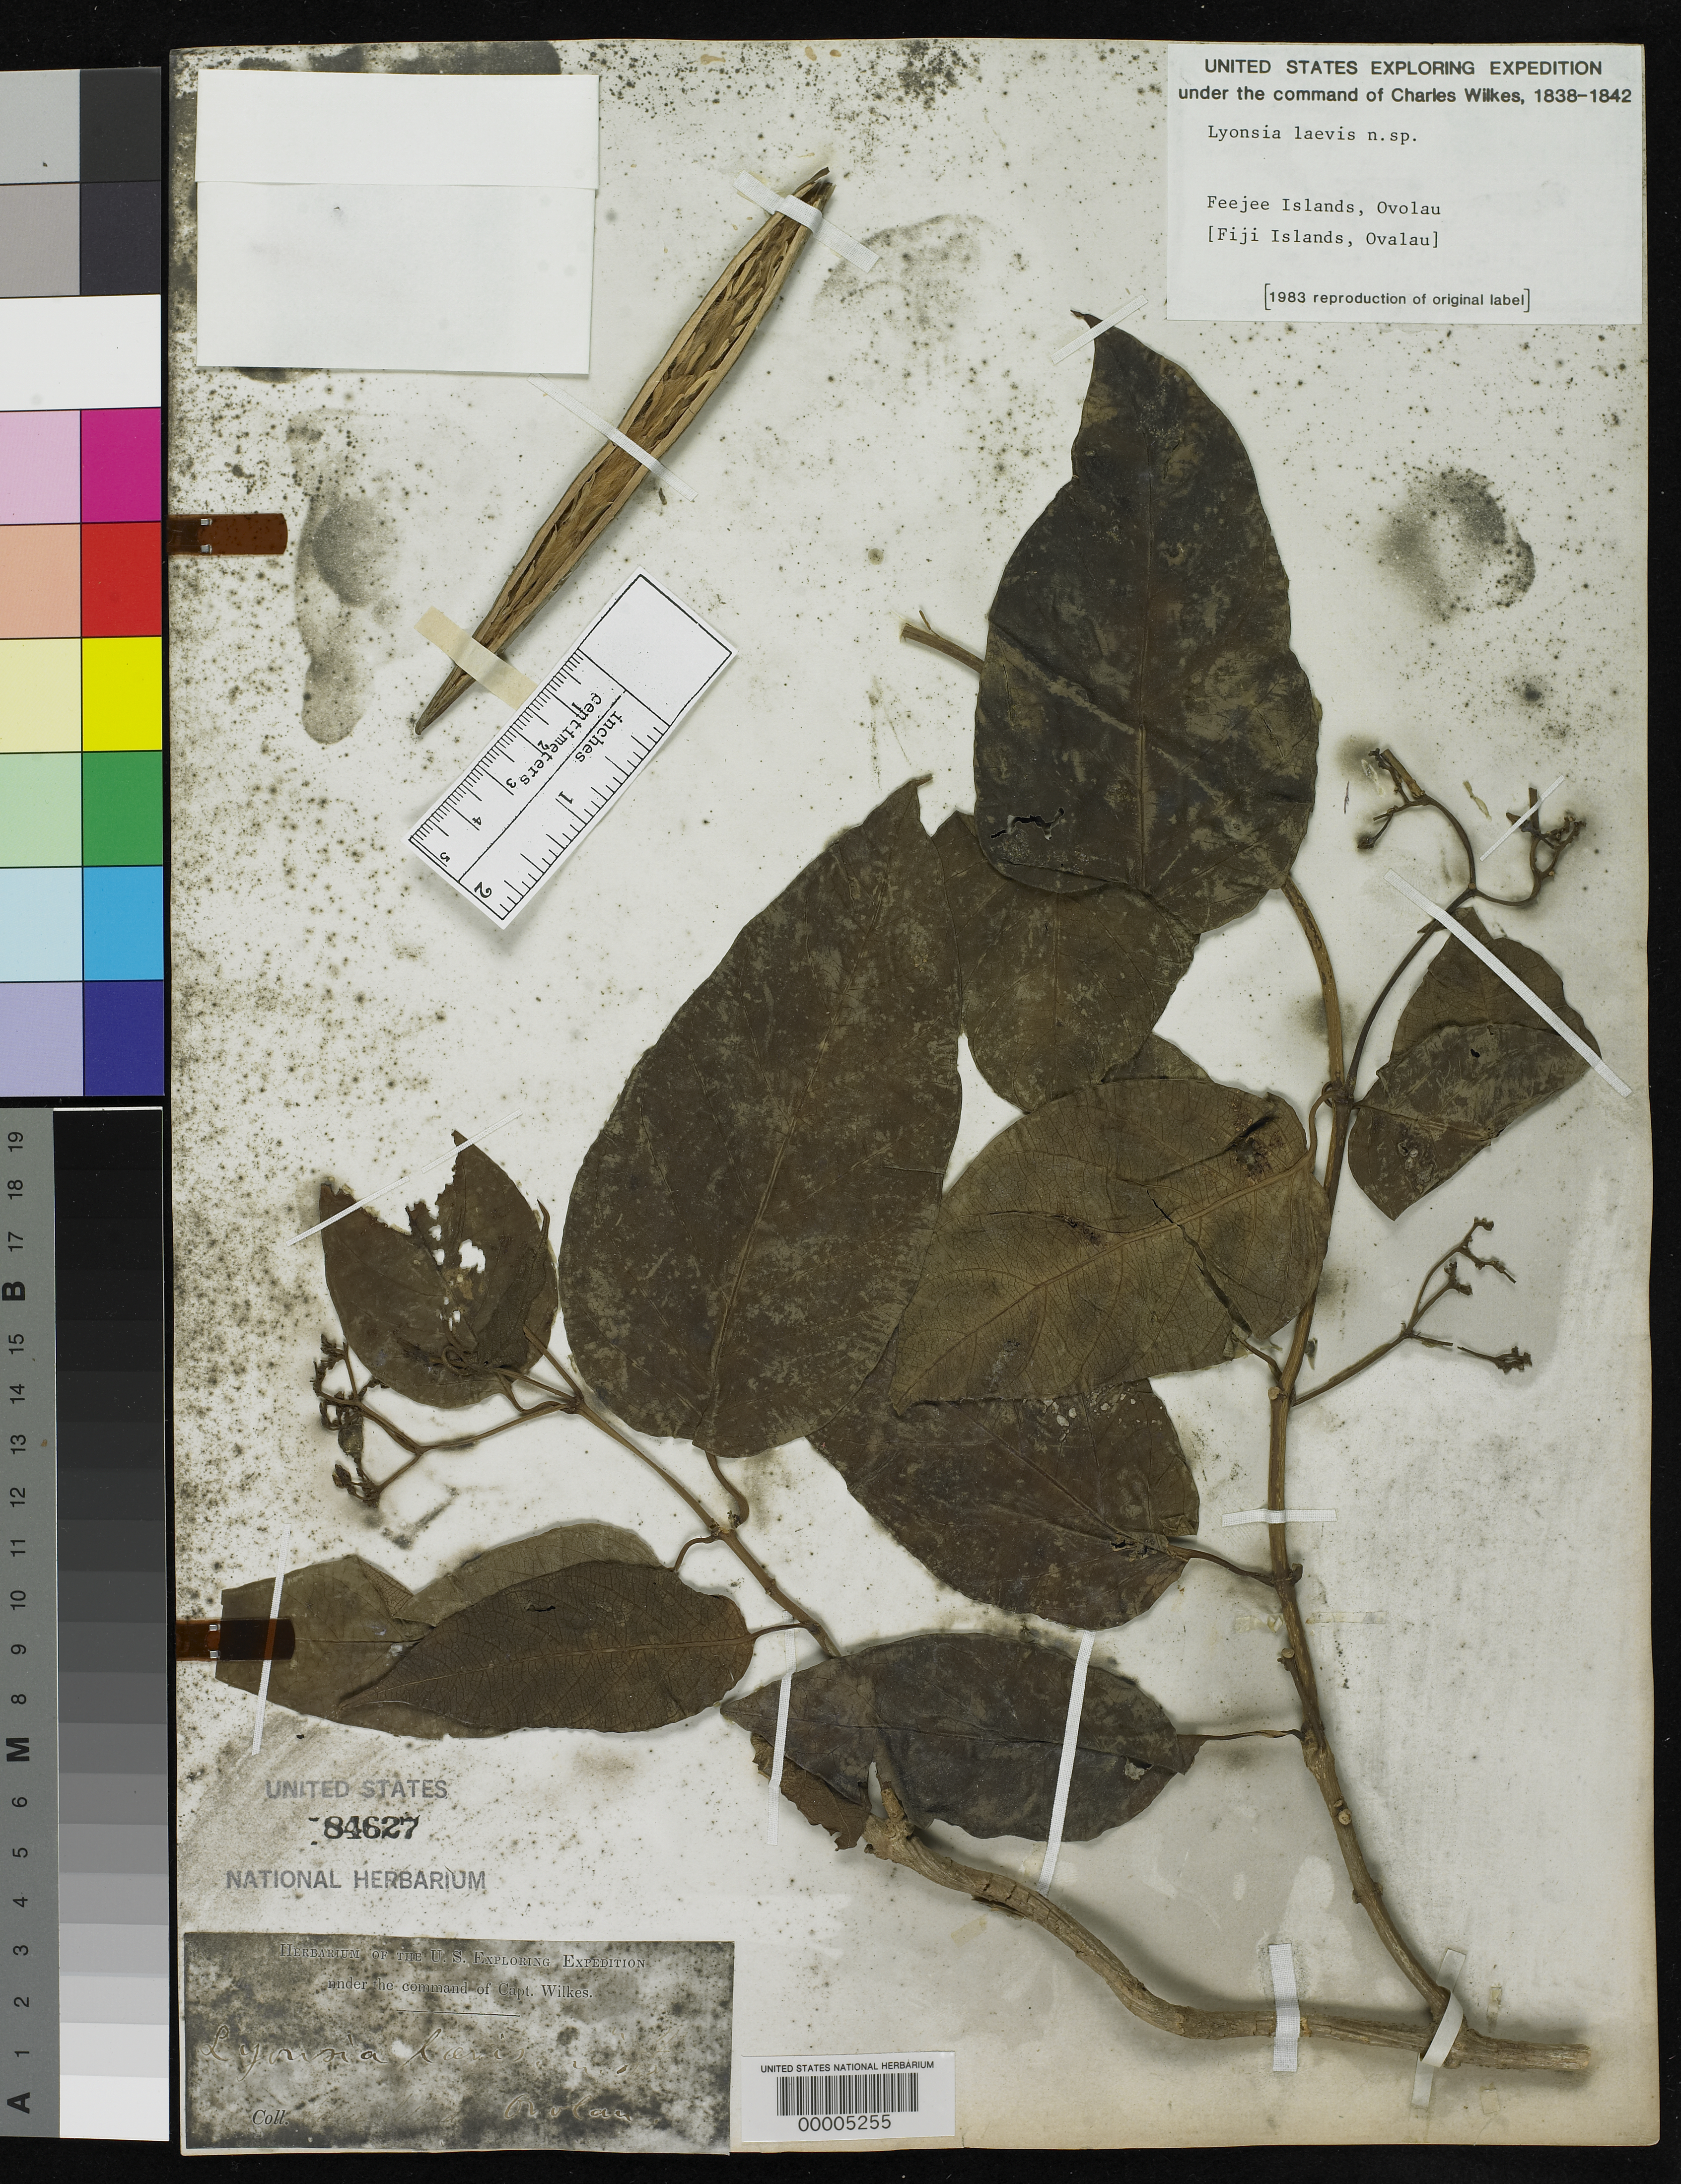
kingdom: Plantae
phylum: Tracheophyta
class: Magnoliopsida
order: Gentianales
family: Apocynaceae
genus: Lyonsia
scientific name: Lyonsia laevis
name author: A. Gray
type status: Holotype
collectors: Wilkes Explor. Exped.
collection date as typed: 1838 to -- --- 1842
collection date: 1838/1842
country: Fiji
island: Ovalau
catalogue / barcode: US 84627